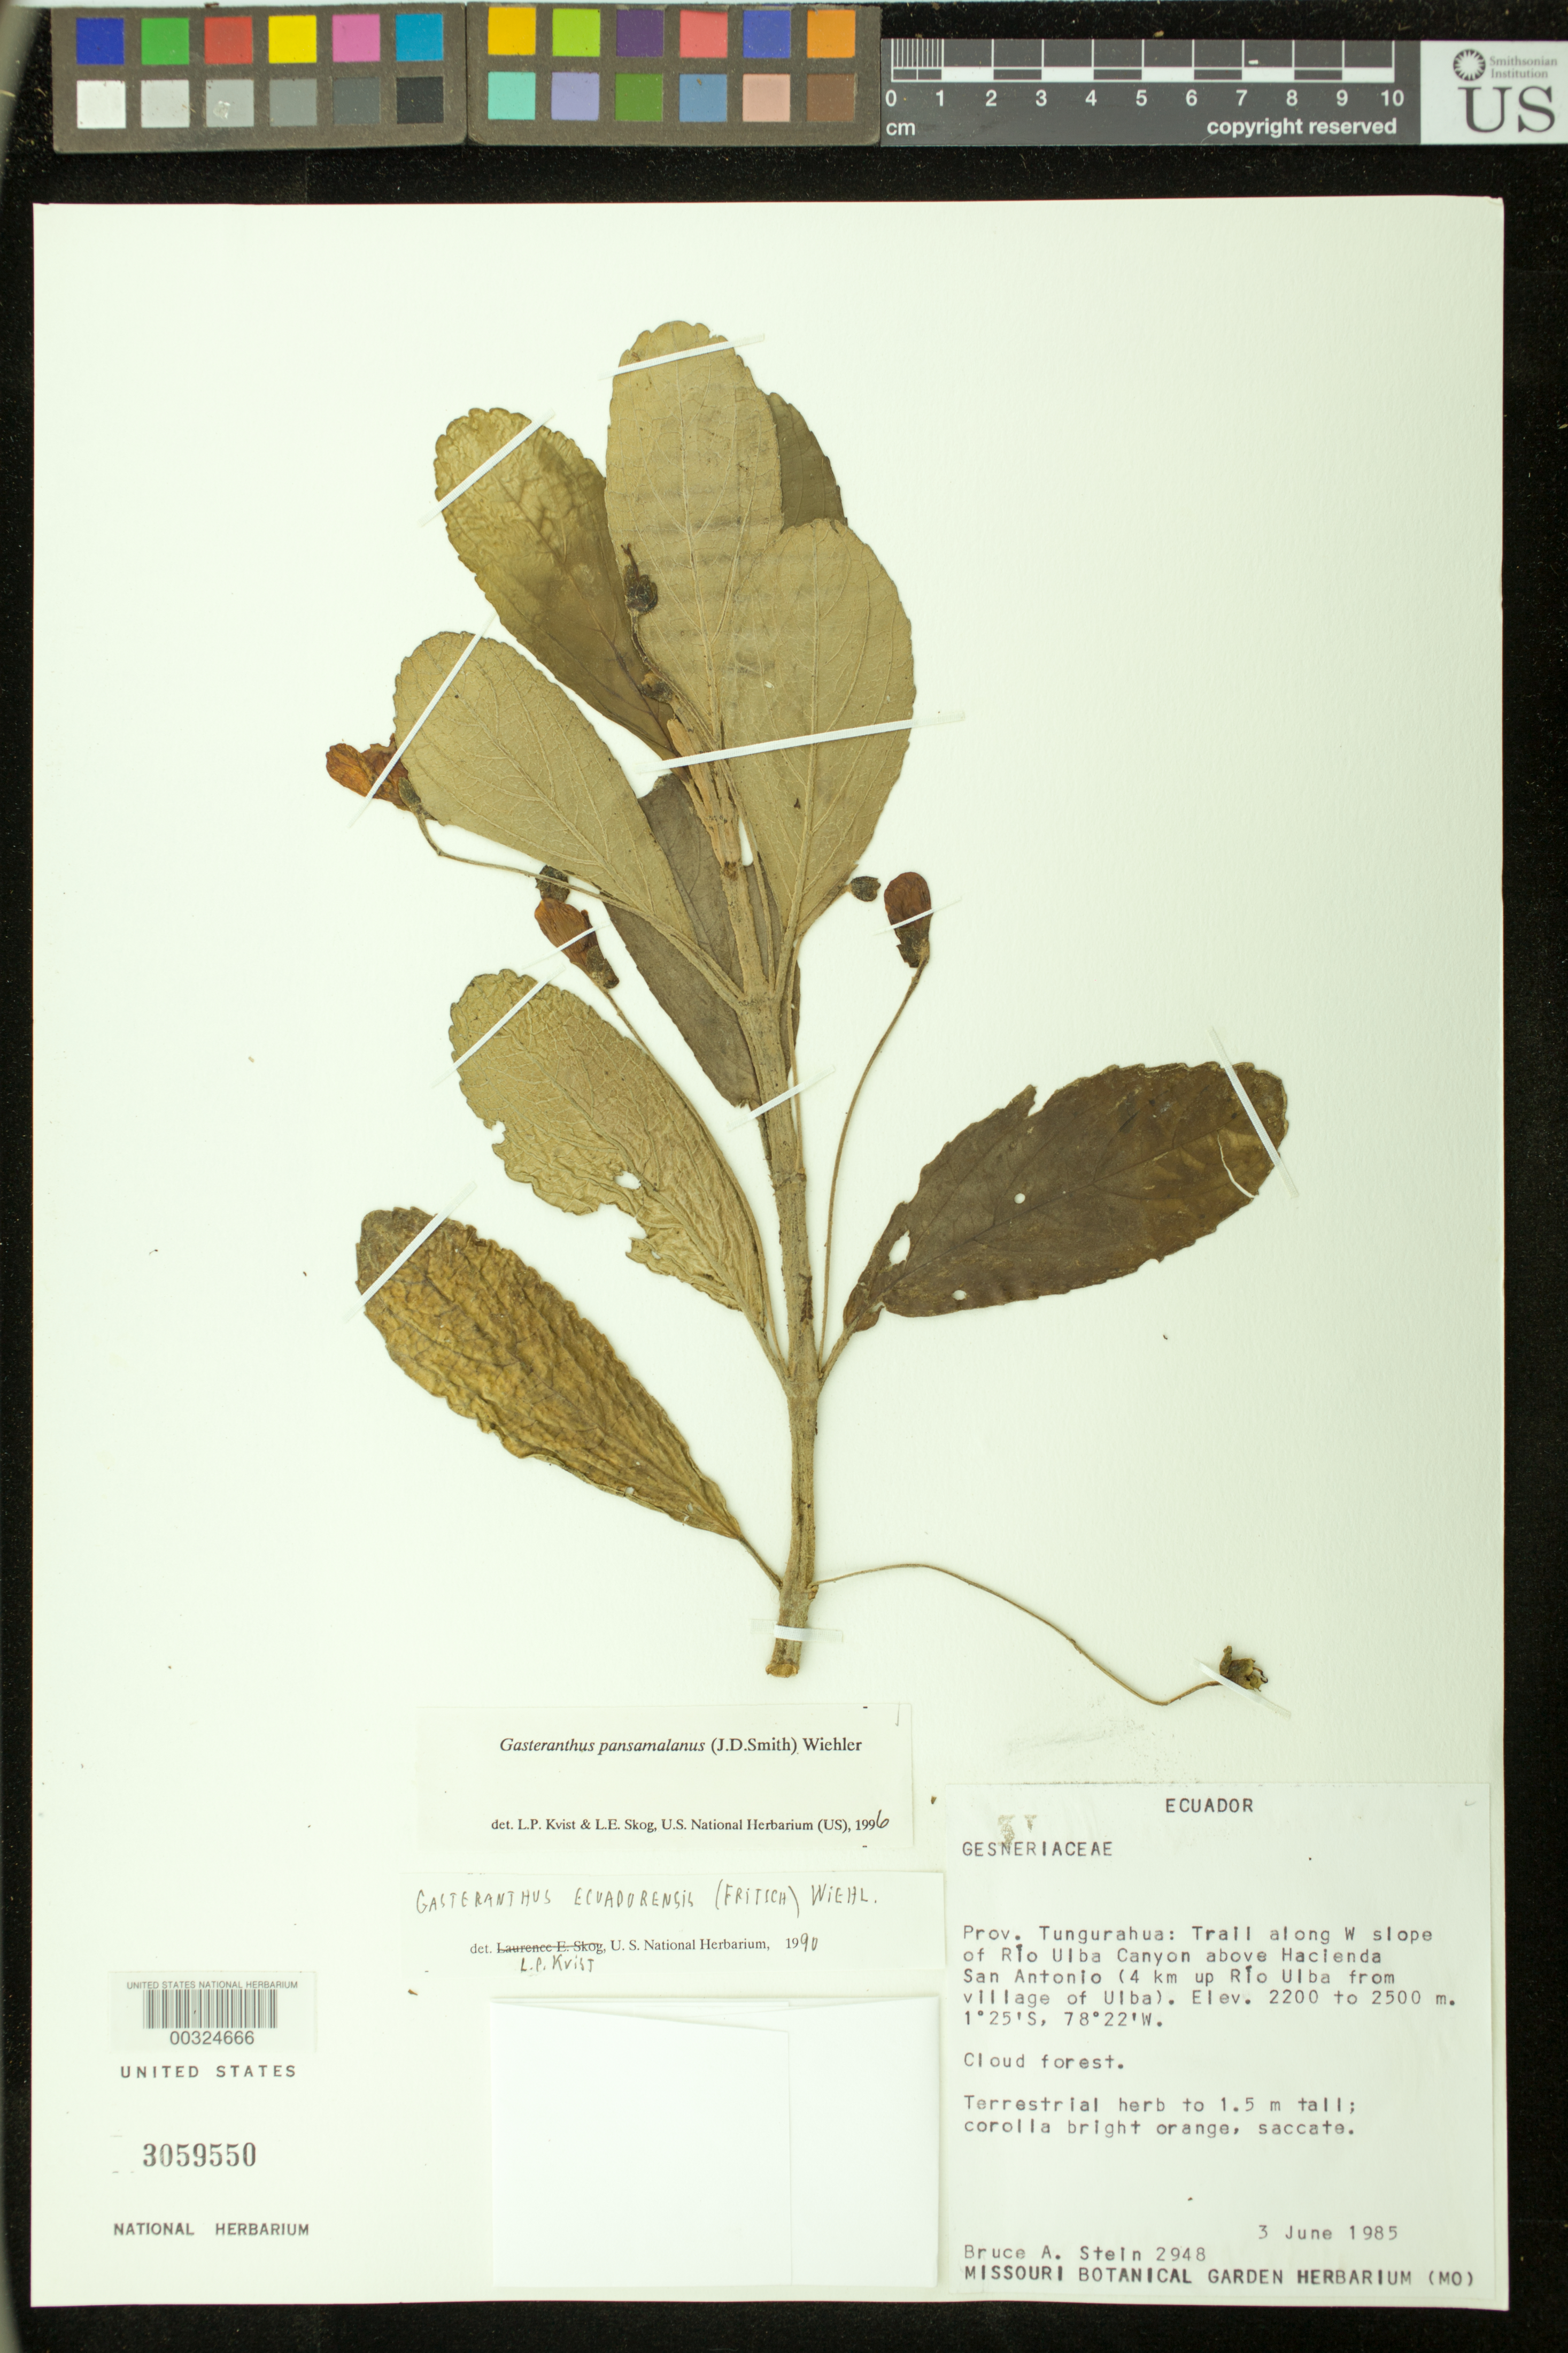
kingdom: Plantae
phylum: Tracheophyta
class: Magnoliopsida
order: Lamiales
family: Gesneriaceae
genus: Gasteranthus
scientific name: Gasteranthus pansamalanus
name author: (Donn. Sm.) Wiehler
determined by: Skog, Laurence E.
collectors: B. A. Stein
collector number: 2948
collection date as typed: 03 Jun 1985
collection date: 1985-06-03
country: Ecuador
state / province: Tungurahua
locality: Trail along W slope of Río Ulba Canyon above Hacienda San Antonio (4 km up Río Ulba from village of Ulba)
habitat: Cloud forest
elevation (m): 2200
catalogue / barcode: US 3059550